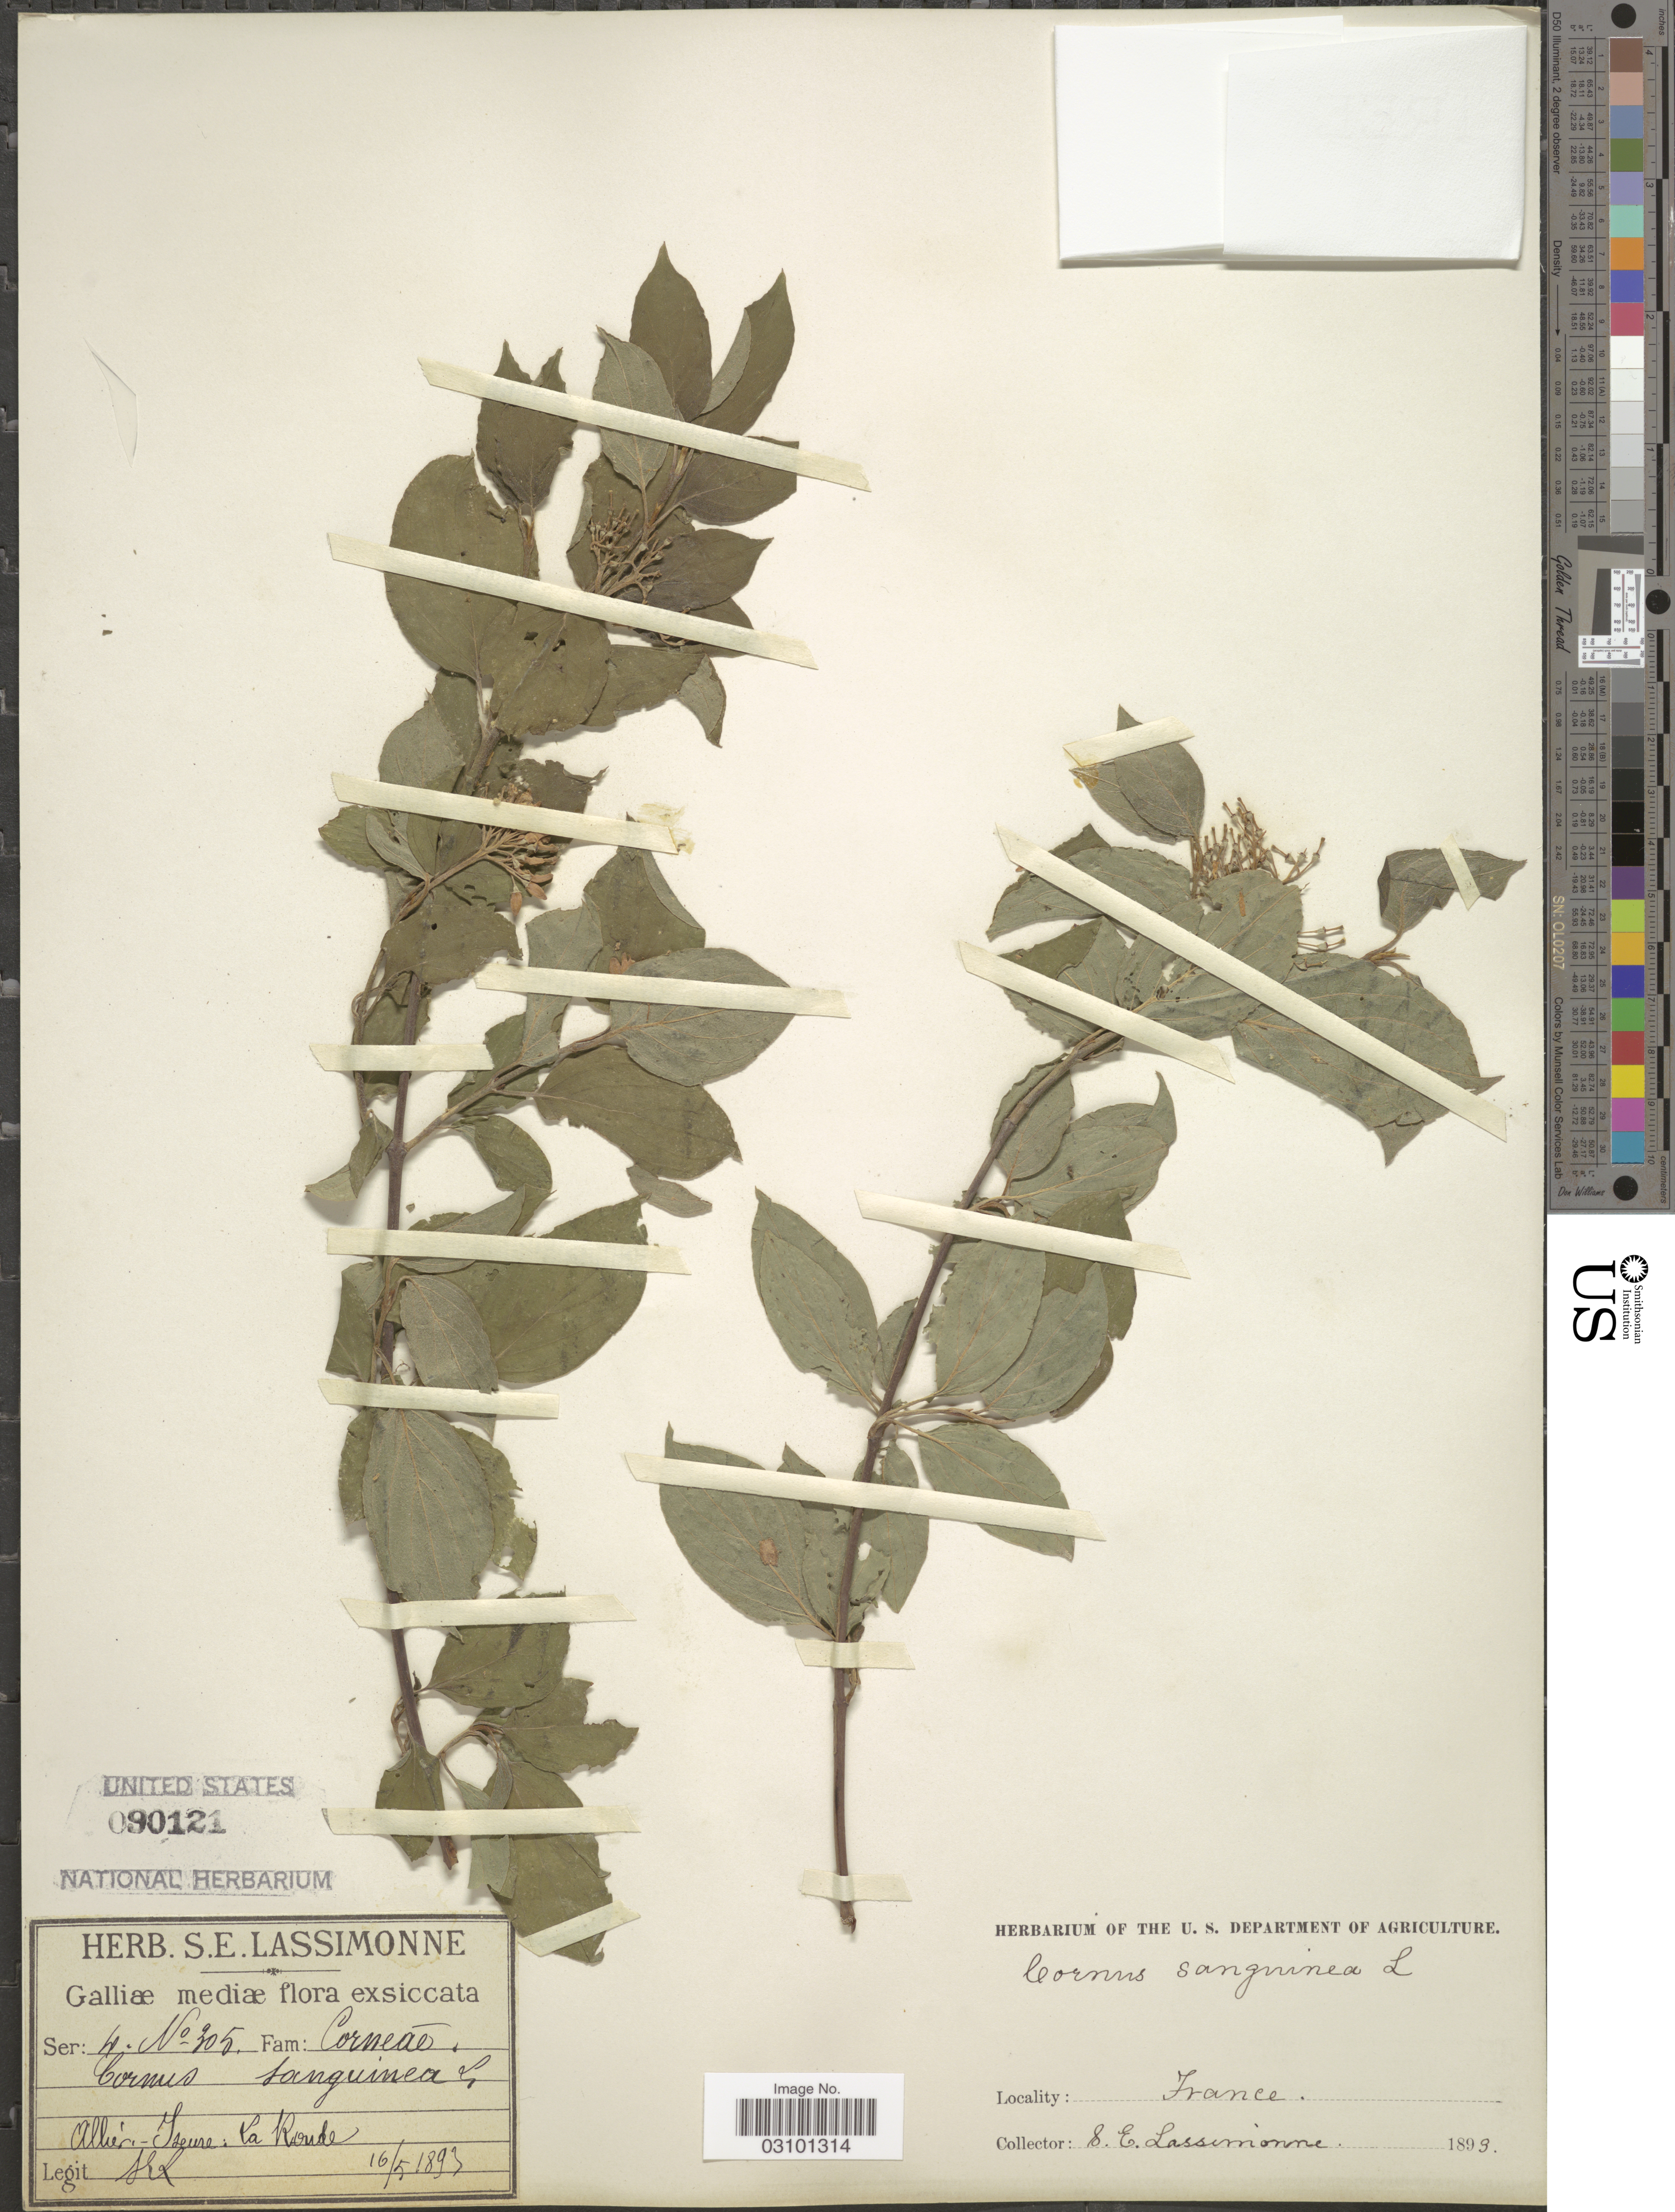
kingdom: Plantae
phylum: Tracheophyta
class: Magnoliopsida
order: Cornales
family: Cornaceae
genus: Cornus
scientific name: Cornus sanguinea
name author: L.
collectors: S. Lassimonne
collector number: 305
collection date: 1893-05-16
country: France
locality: Allier.- Yzeure: La Route.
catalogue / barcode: US 90121